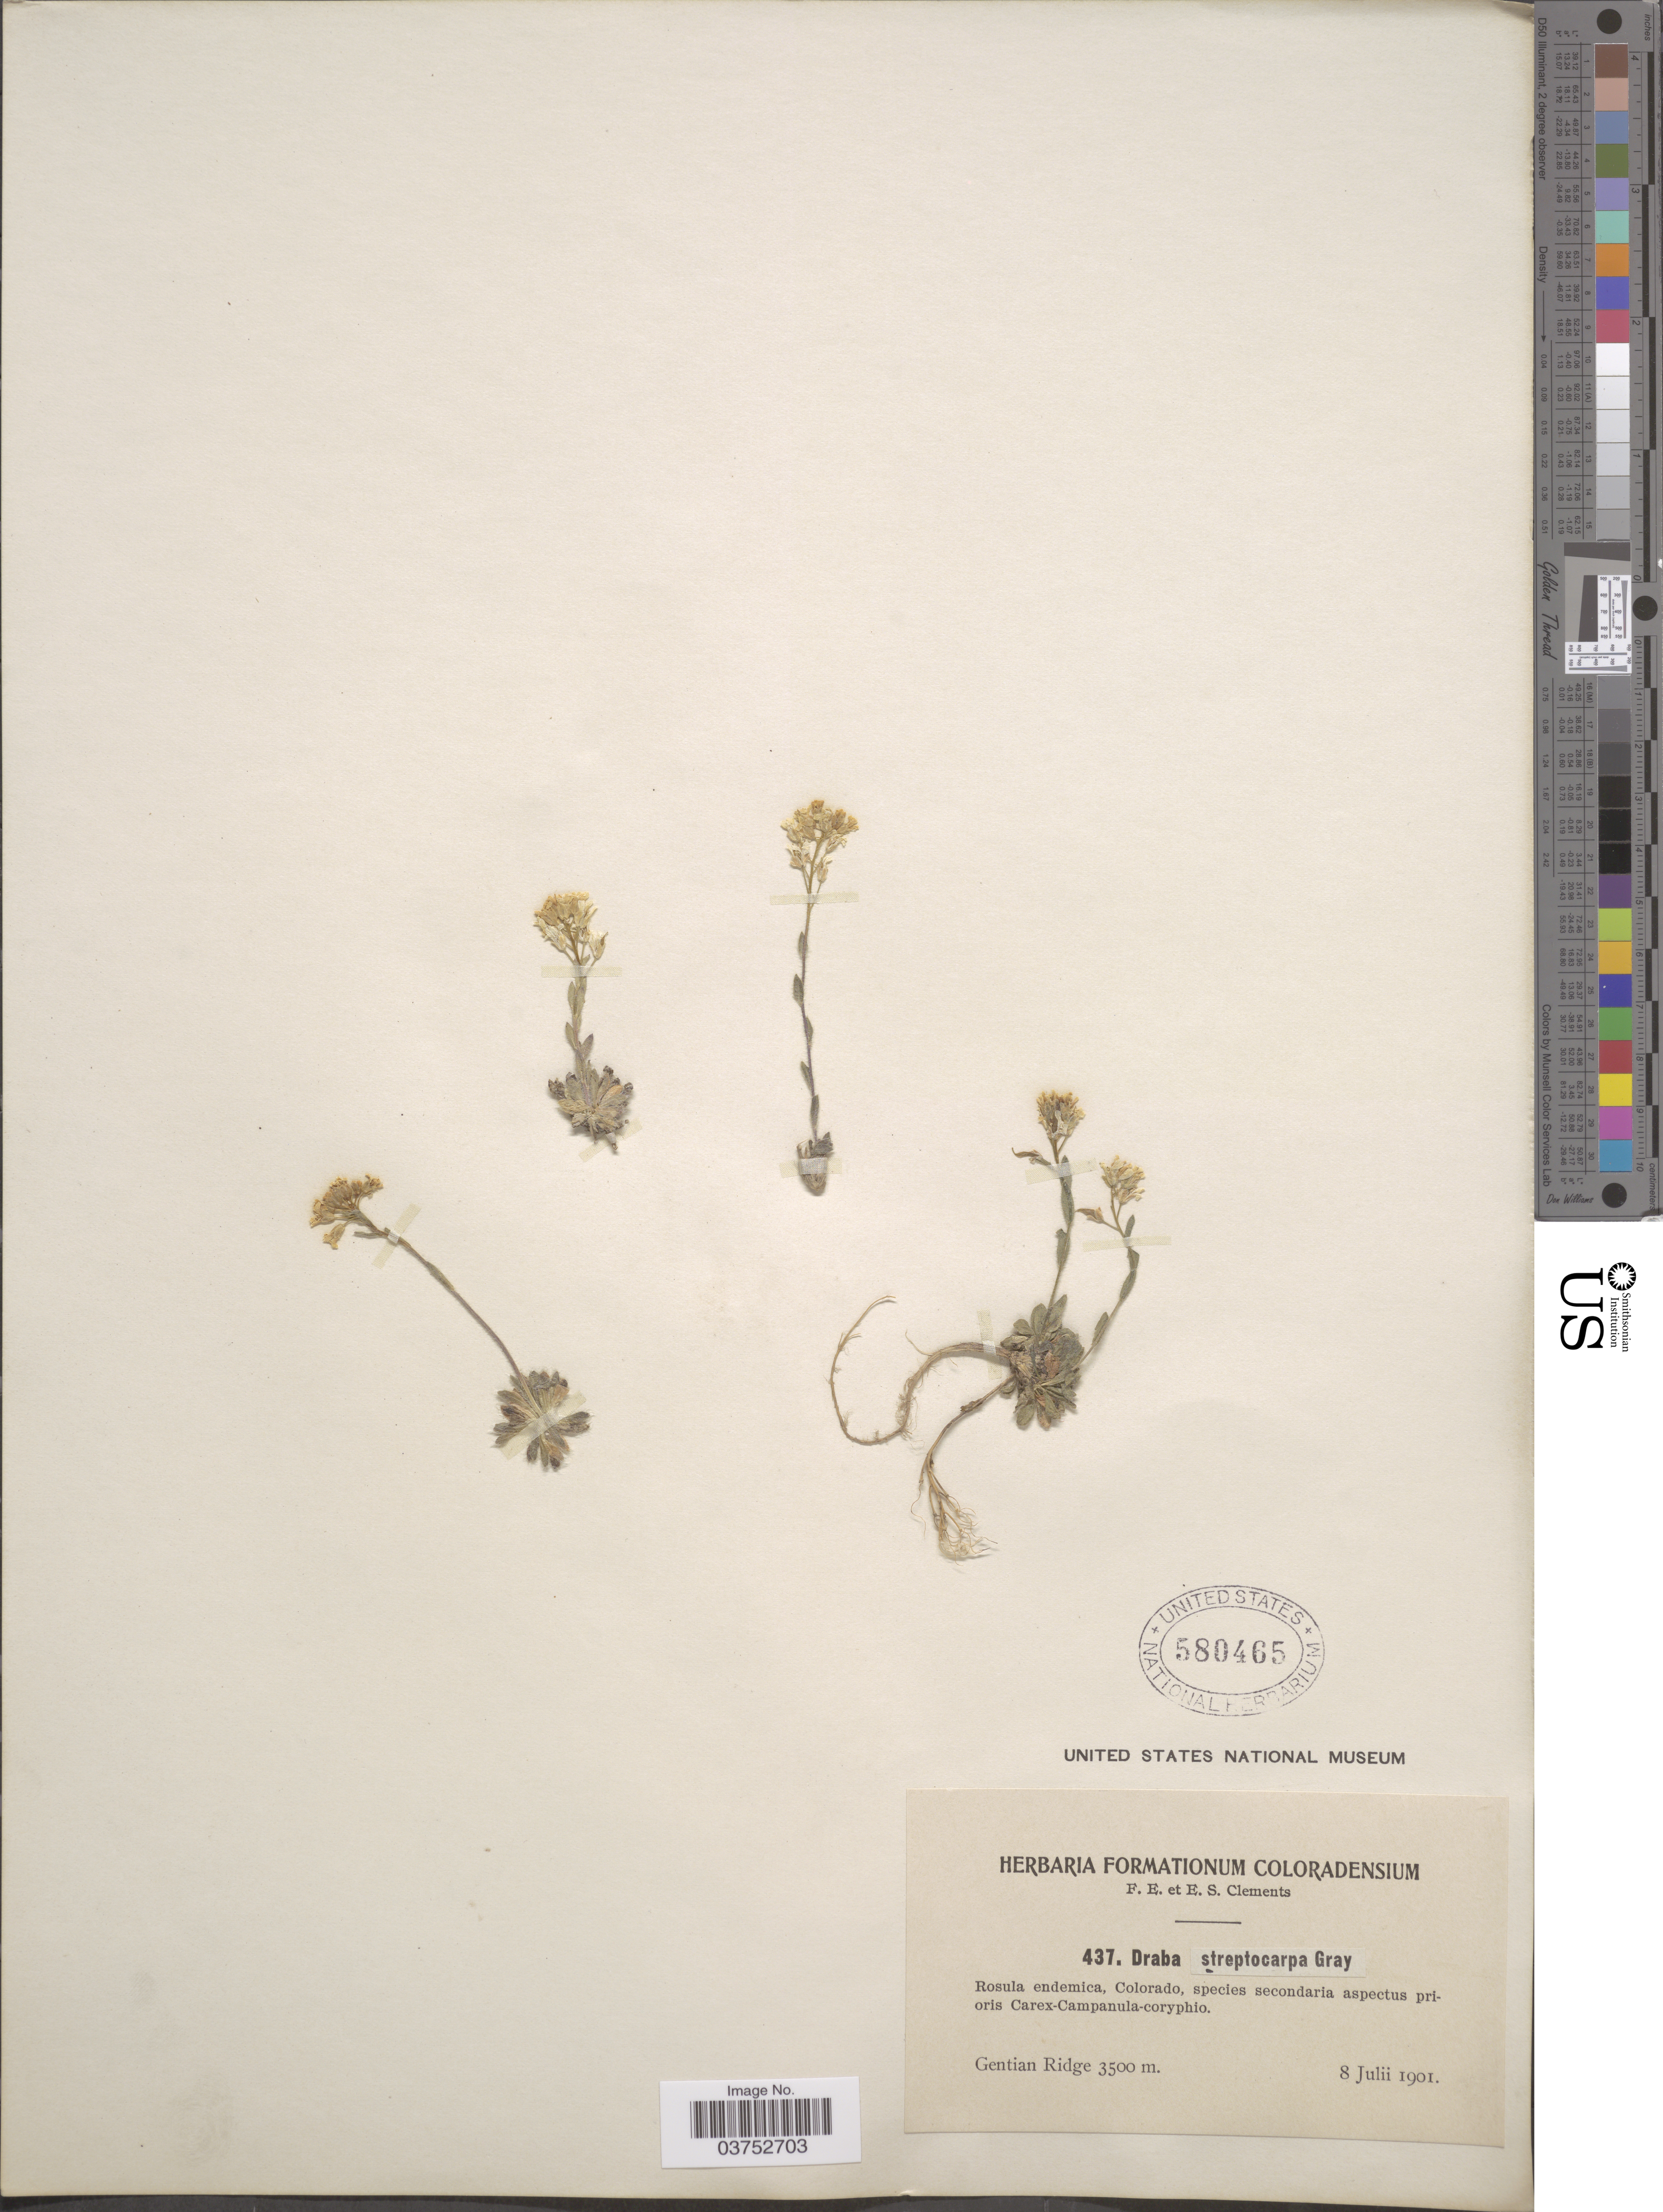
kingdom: Plantae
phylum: Tracheophyta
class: Magnoliopsida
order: Brassicales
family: Brassicaceae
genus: Draba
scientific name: Draba streptocarpa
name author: A. Gray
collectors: F. E. Clements & E. S. Clements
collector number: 437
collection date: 1901-07-08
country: United States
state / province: Colorado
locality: Gentian Ridge.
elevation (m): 3500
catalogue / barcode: US 580465